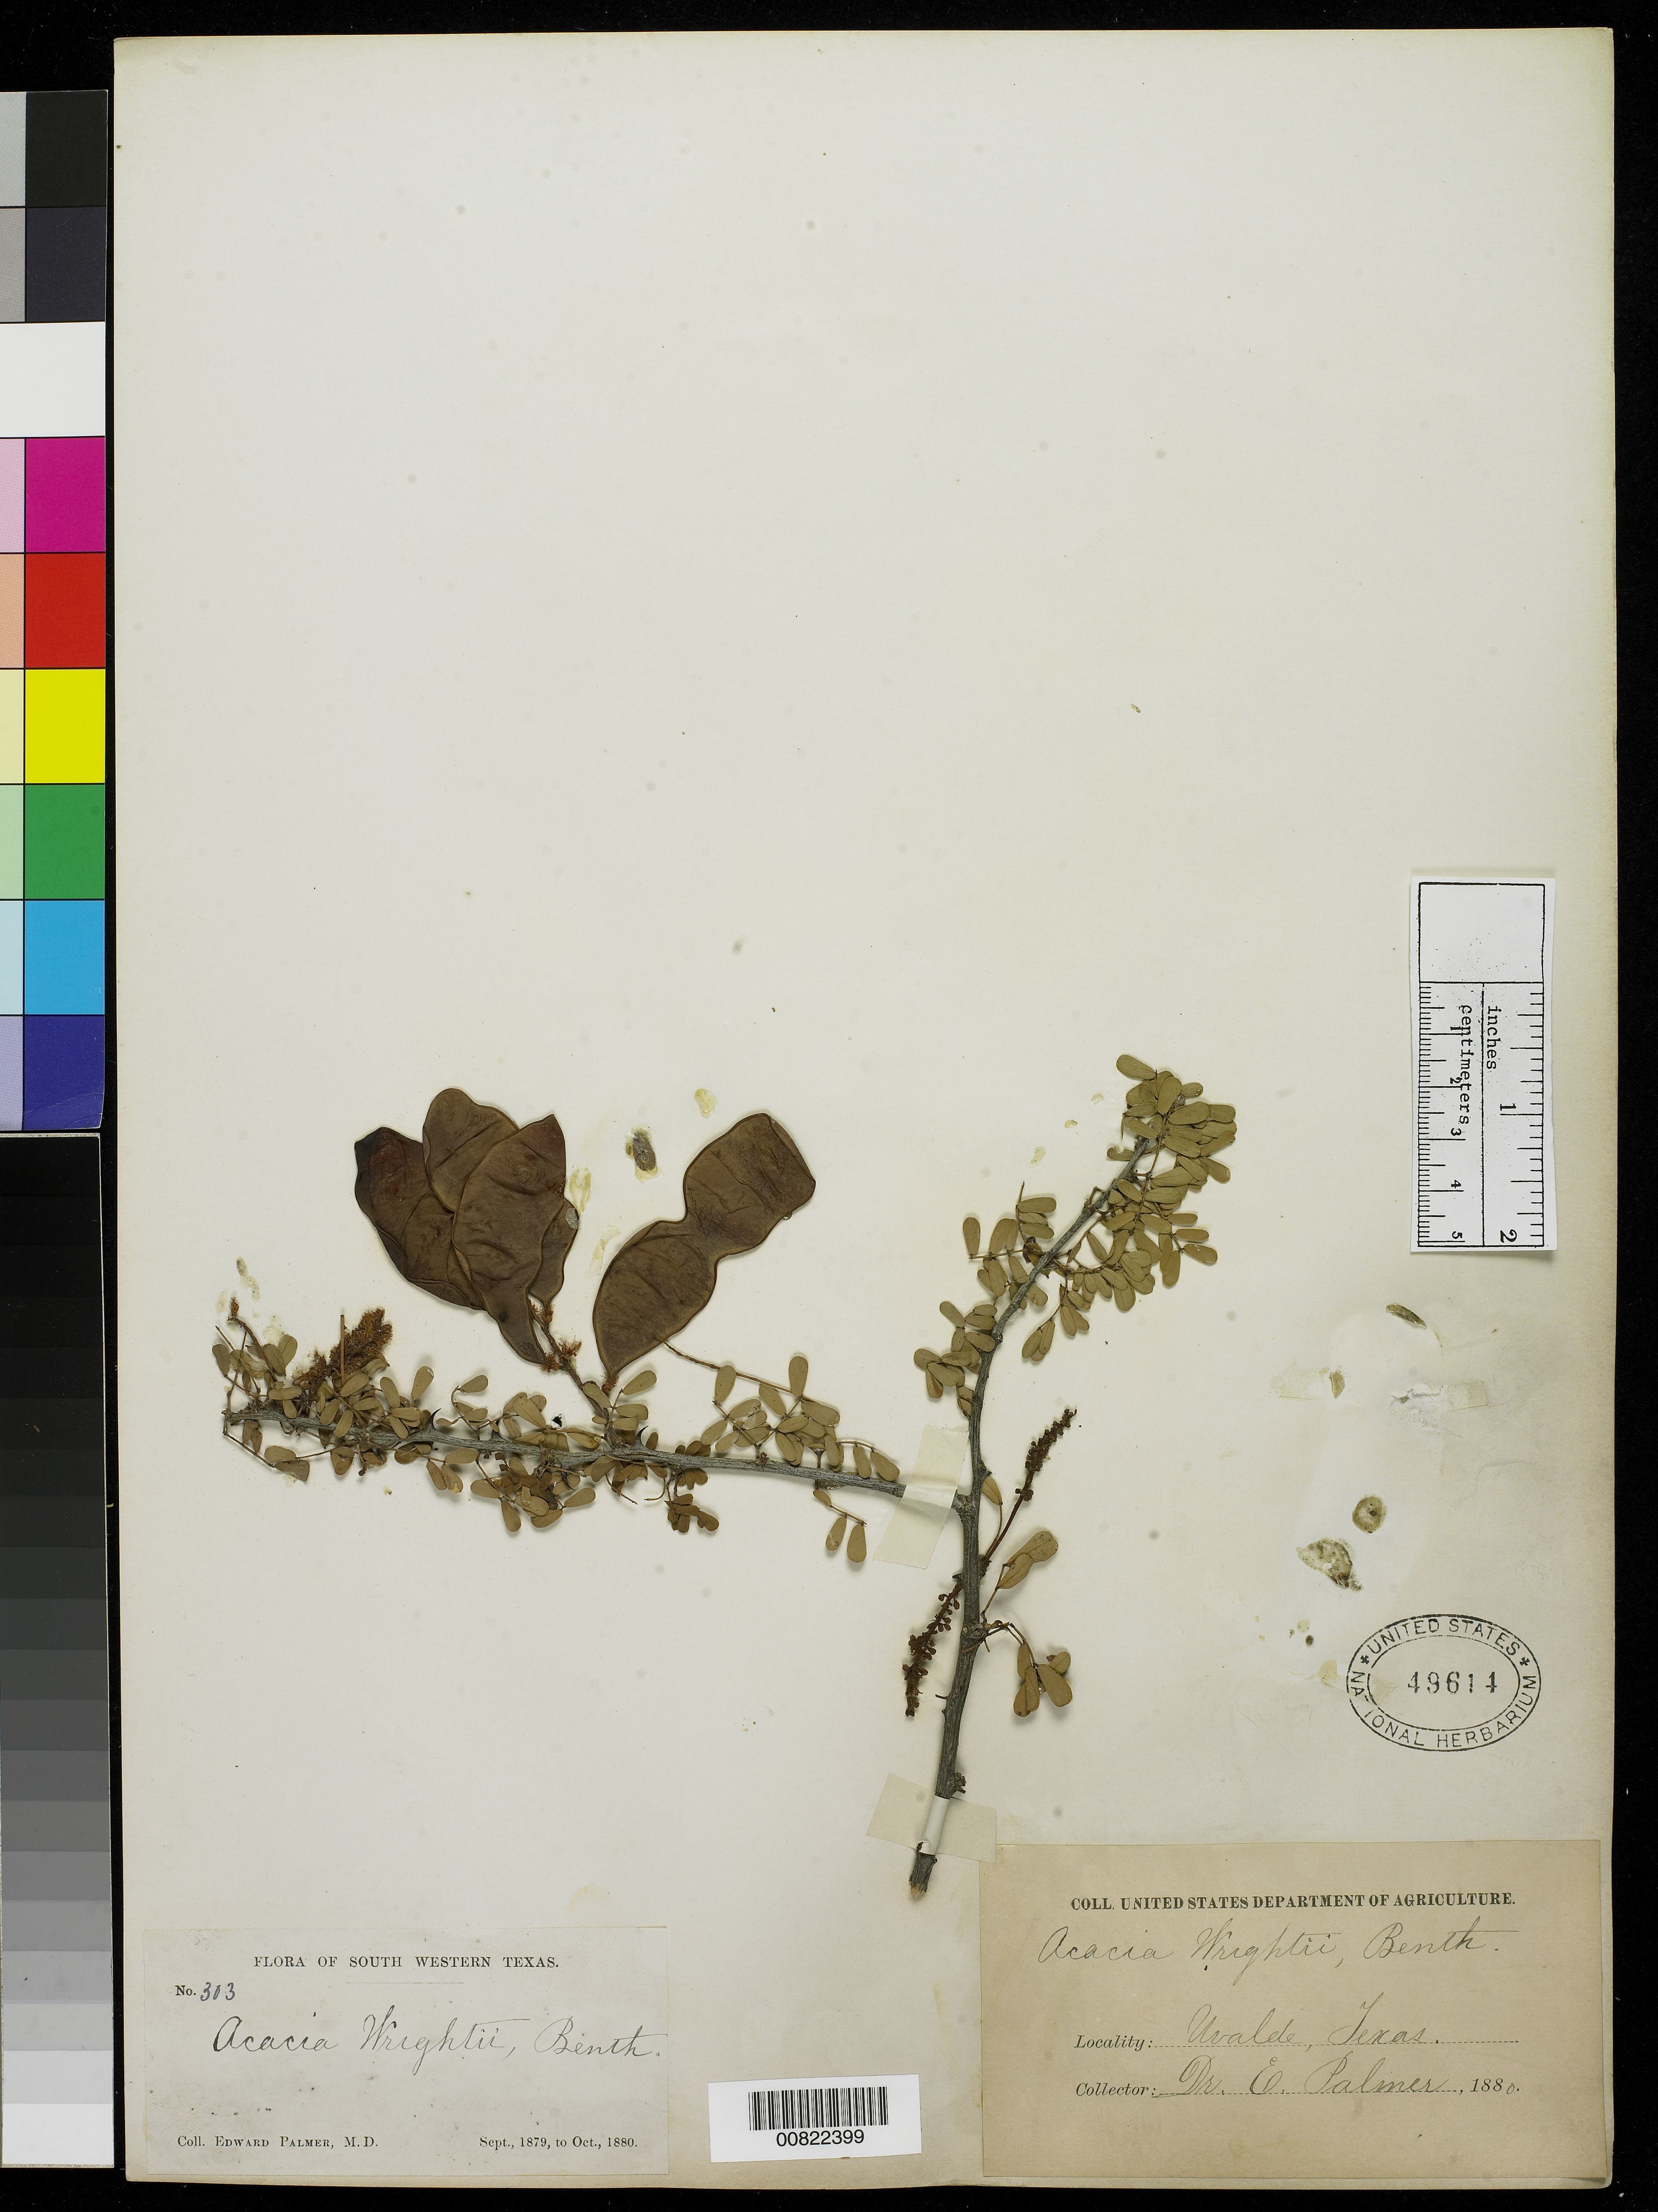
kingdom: Plantae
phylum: Tracheophyta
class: Magnoliopsida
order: Fabales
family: Fabaceae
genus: Senegalia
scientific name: Senegalia wrightii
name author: (Benth.) Britton & Rose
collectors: E. Palmer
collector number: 313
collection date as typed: Sep 1879 to -- Oct 1880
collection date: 1879-09/1880-10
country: United States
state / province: Texas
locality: Uvalde, Texas.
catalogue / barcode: US 49614